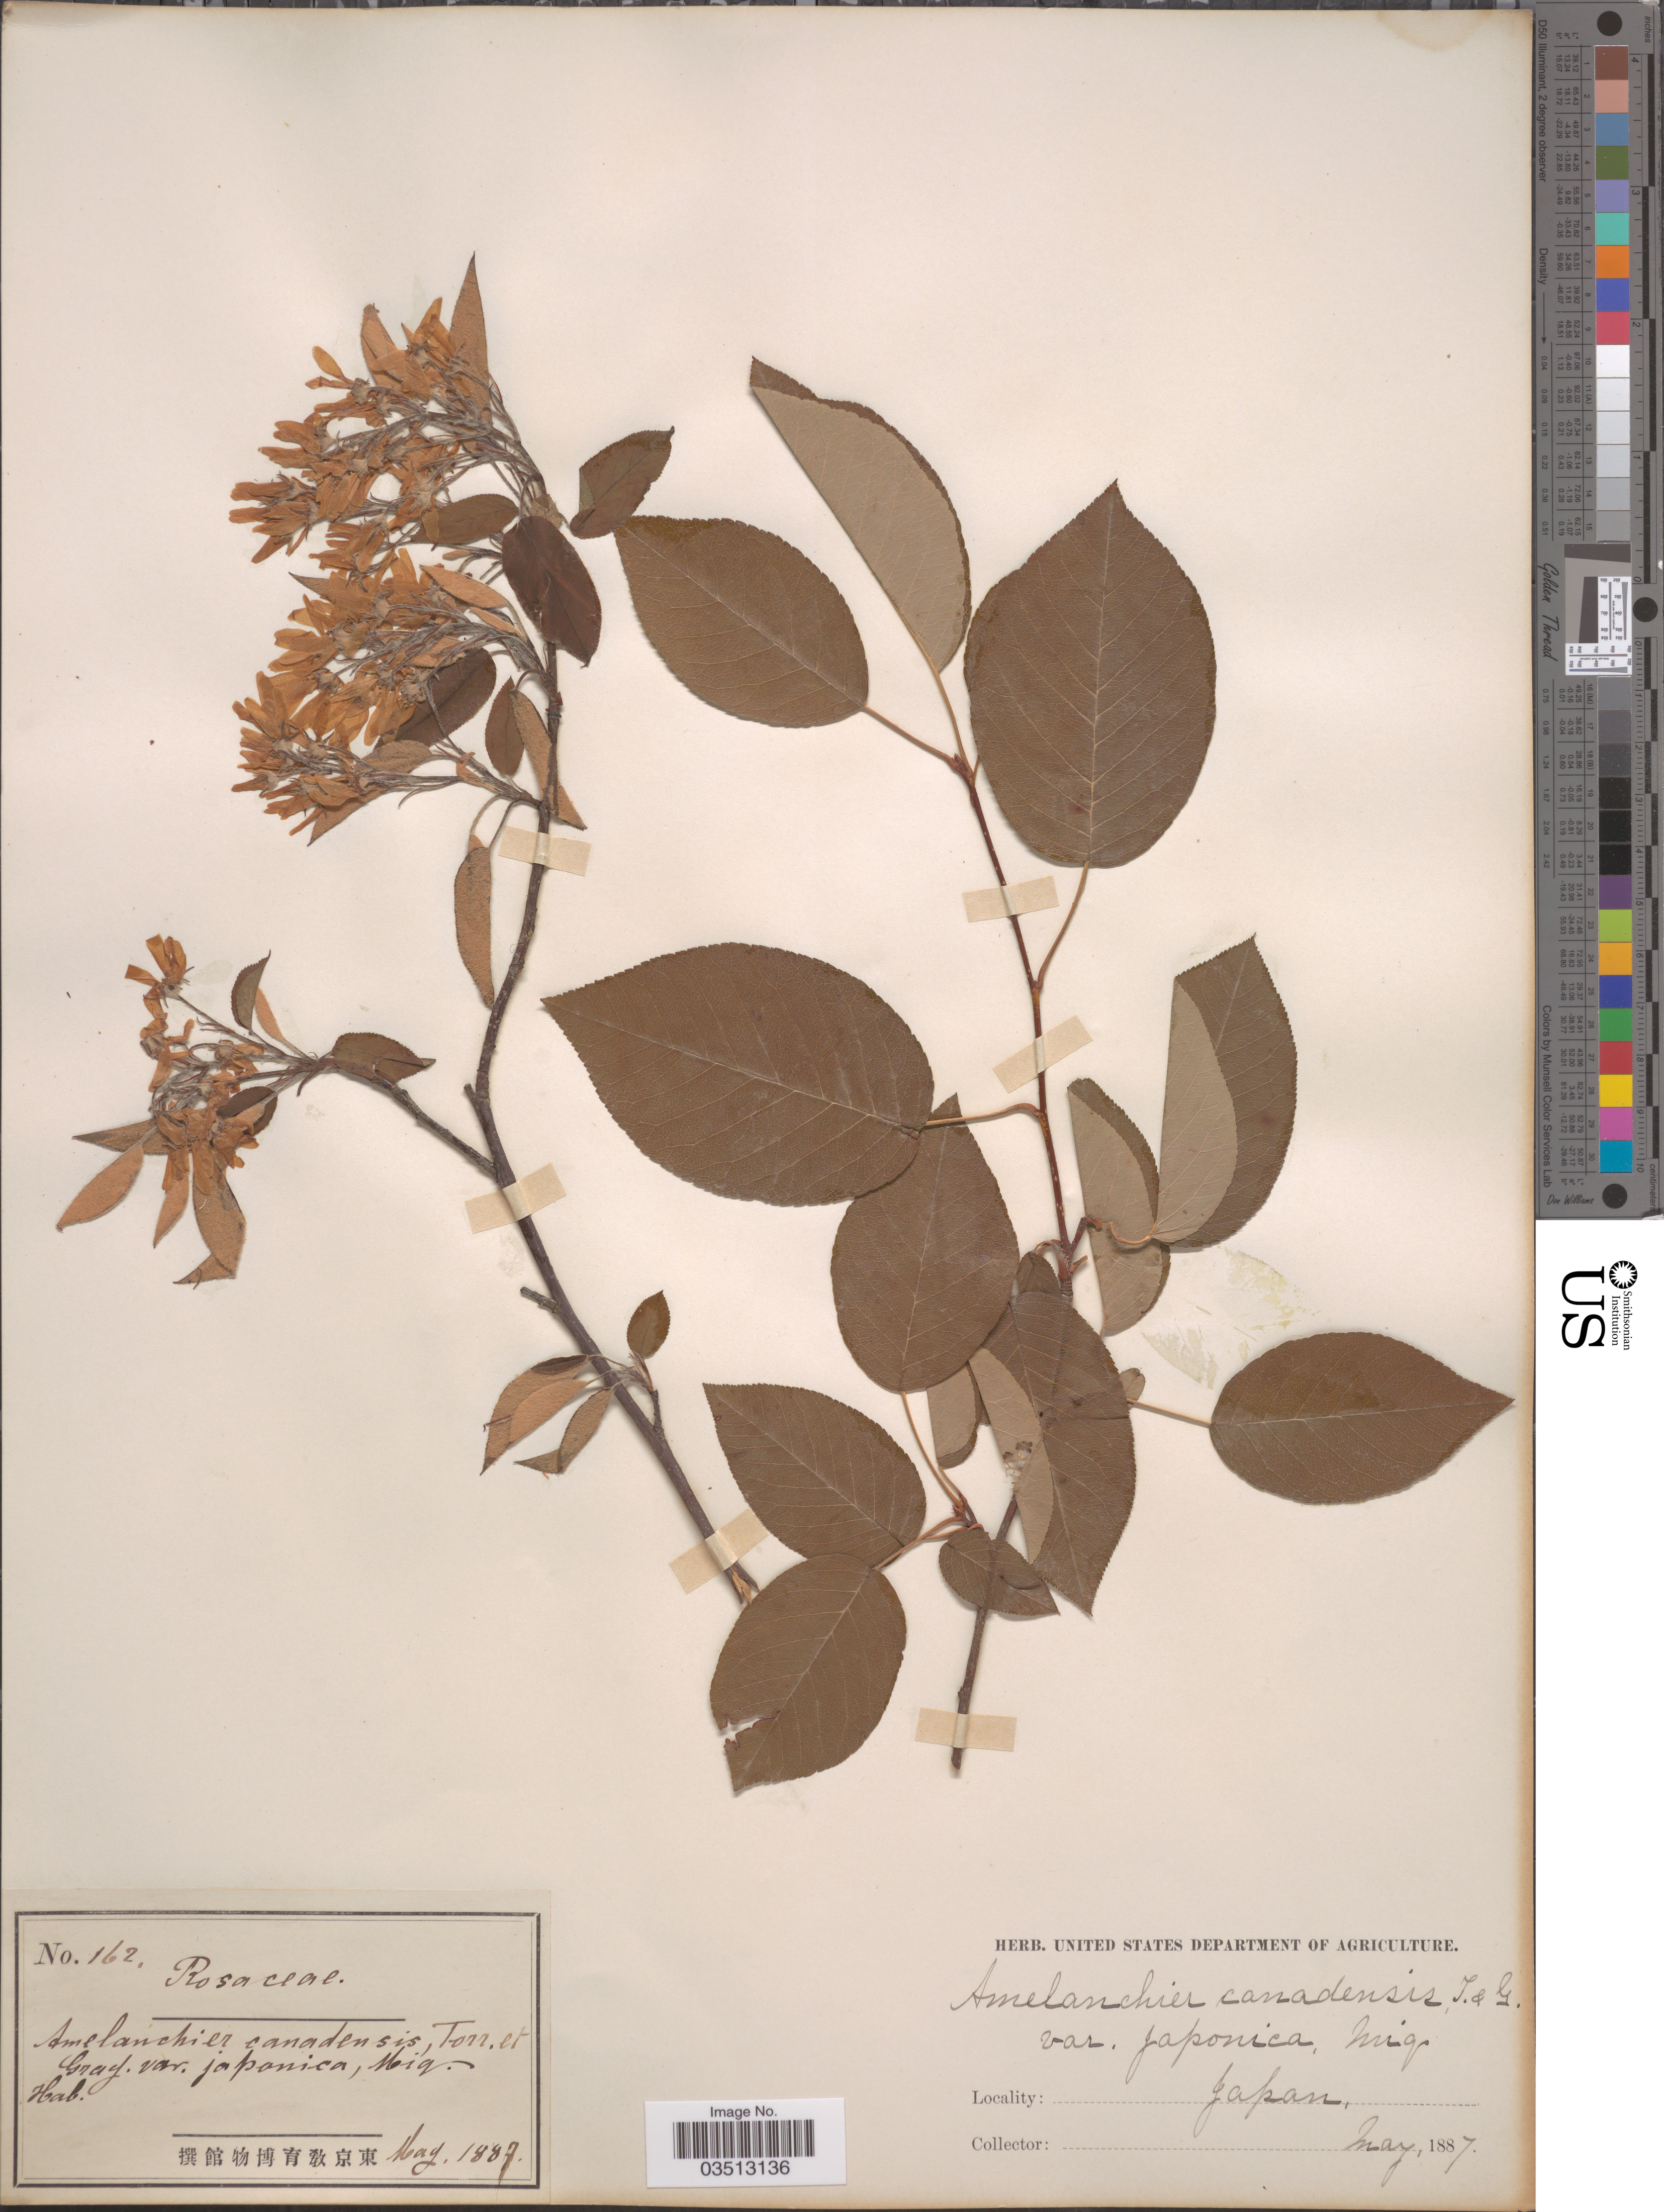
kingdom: Plantae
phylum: Tracheophyta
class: Magnoliopsida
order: Rosales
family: Rosaceae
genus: Amelanchier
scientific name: Amelanchier canadensis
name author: (L.) Medic.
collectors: ex herb. U. S. Department of Agriculture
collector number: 162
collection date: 1887-05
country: Japan